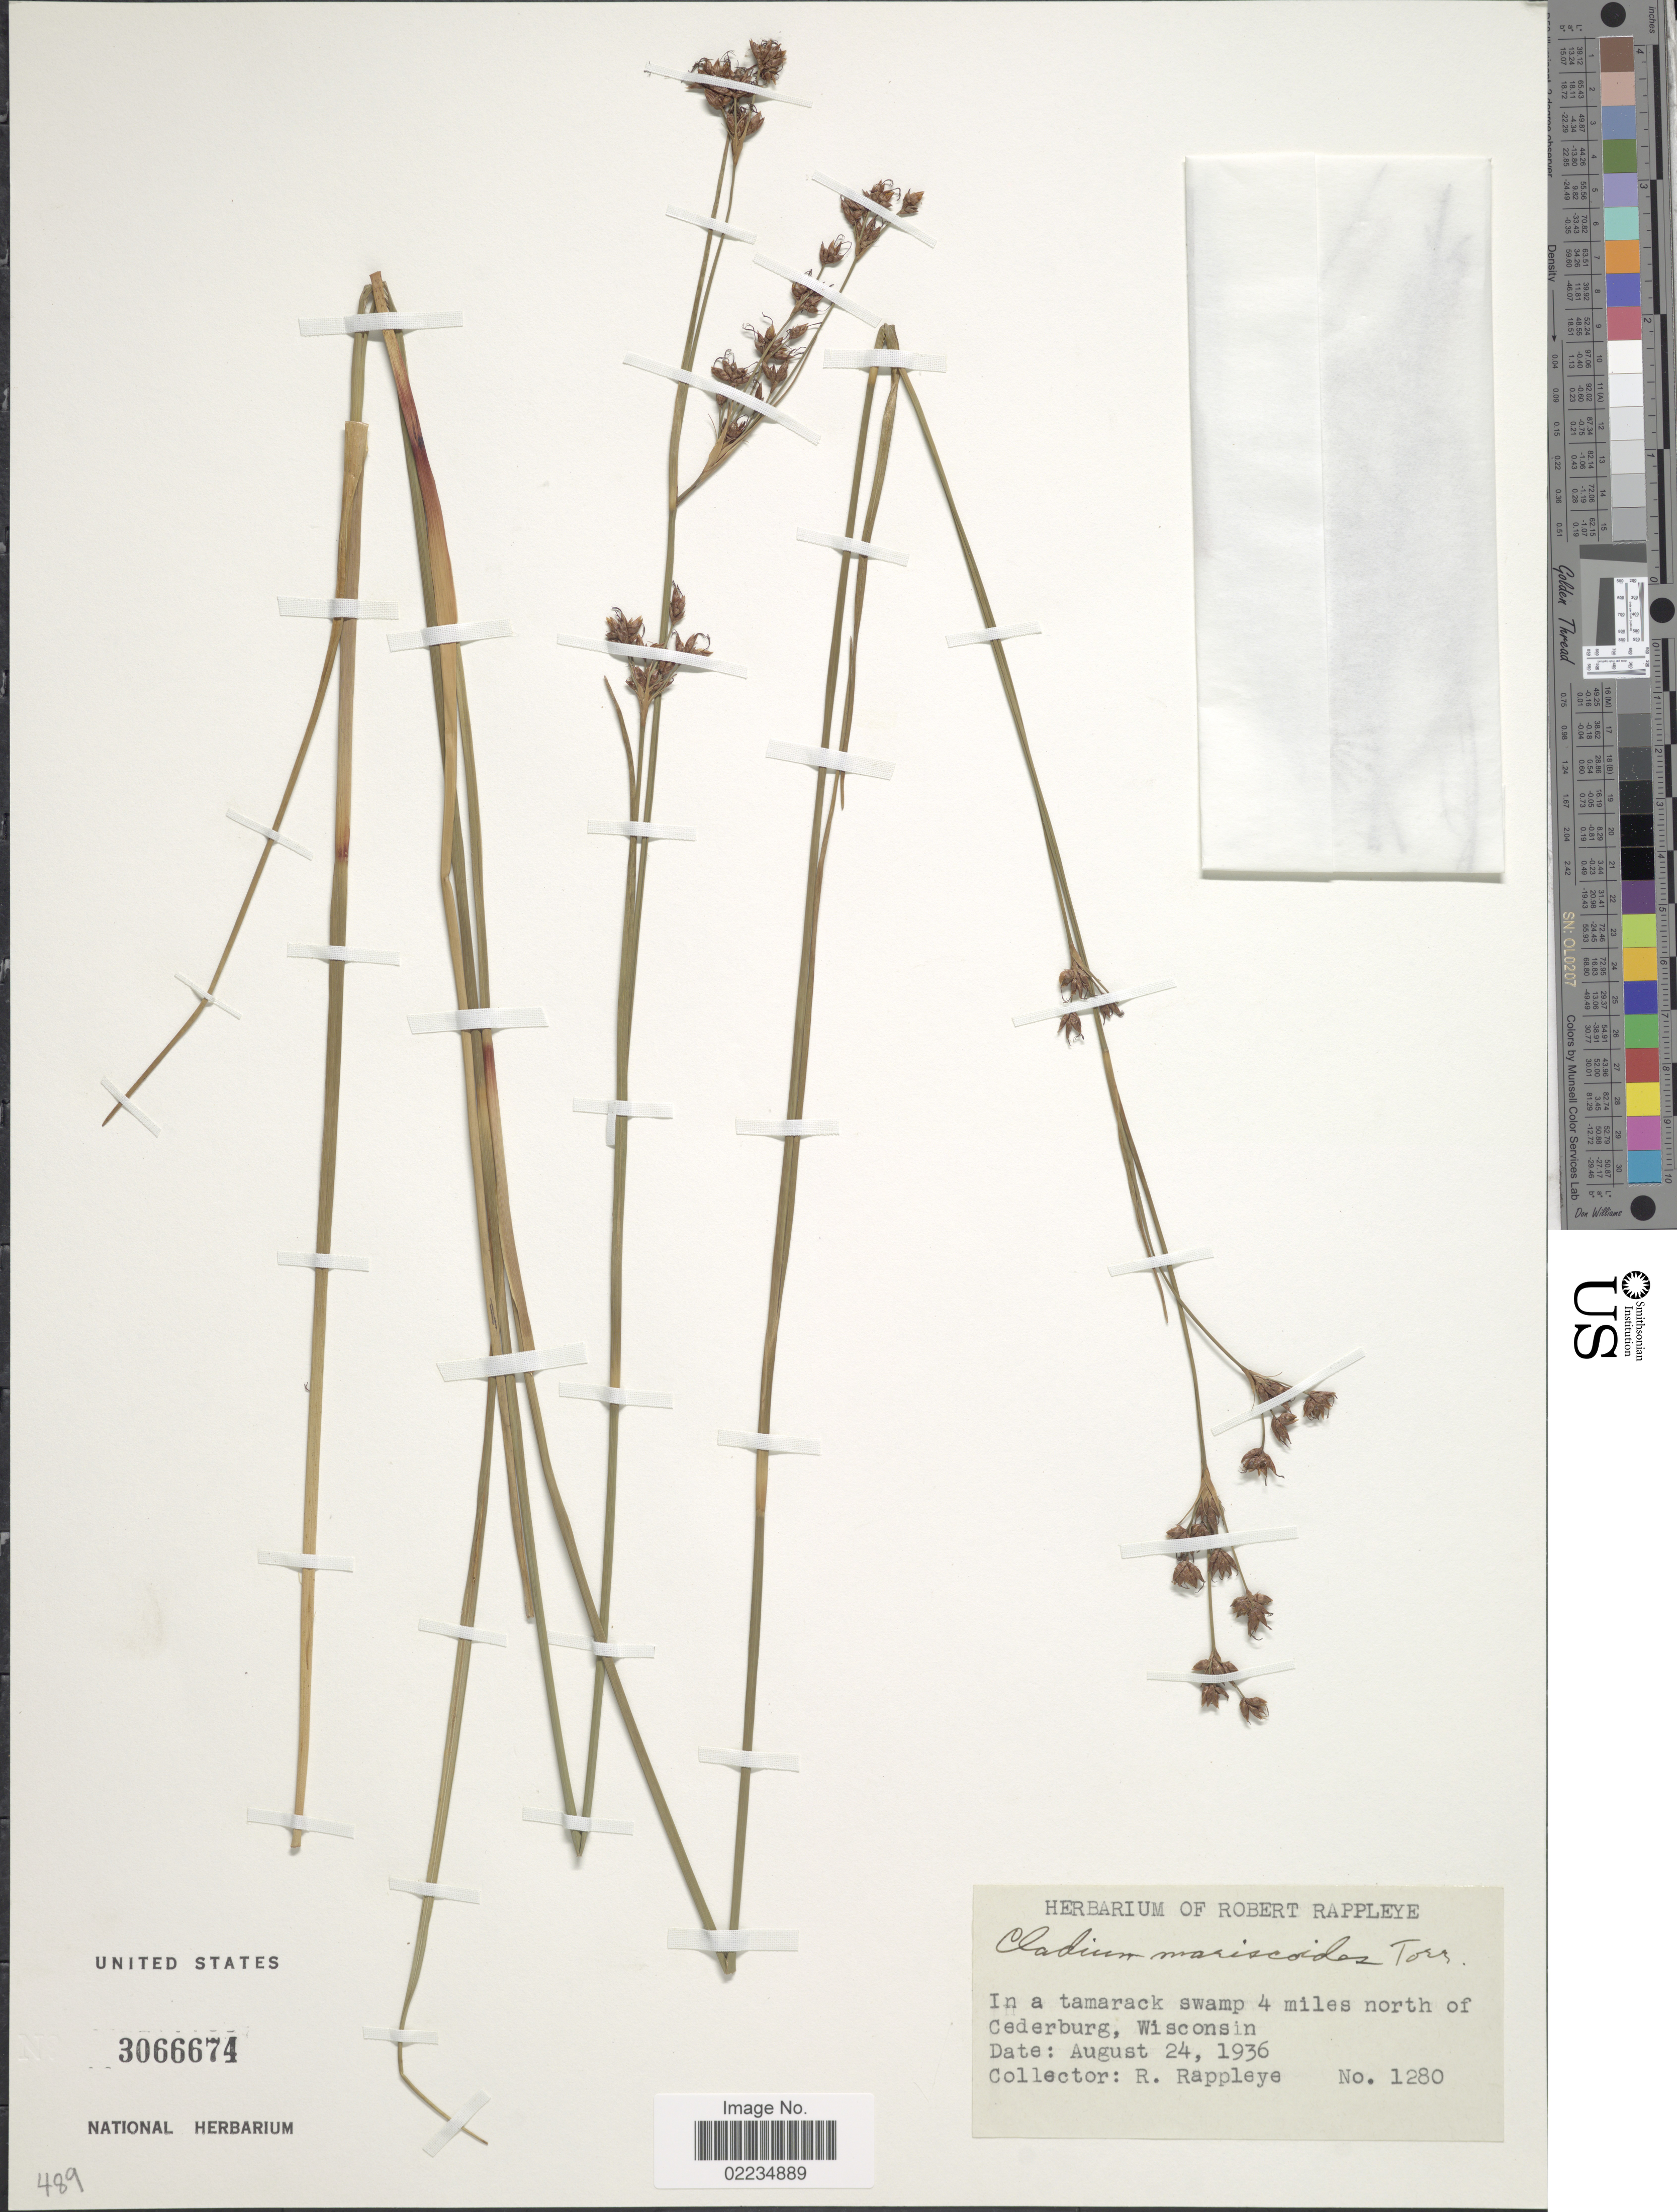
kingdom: Plantae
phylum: Tracheophyta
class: Liliopsida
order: Poales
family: Cyperaceae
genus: Cladium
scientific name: Cladium mariscoides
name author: (Muhl.) Torr.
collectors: R. Rappleye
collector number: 1280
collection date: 1936-08-24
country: United States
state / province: Wisconsin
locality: In a tamarack swamp 4 miles north of Cederburg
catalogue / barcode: US 3066674